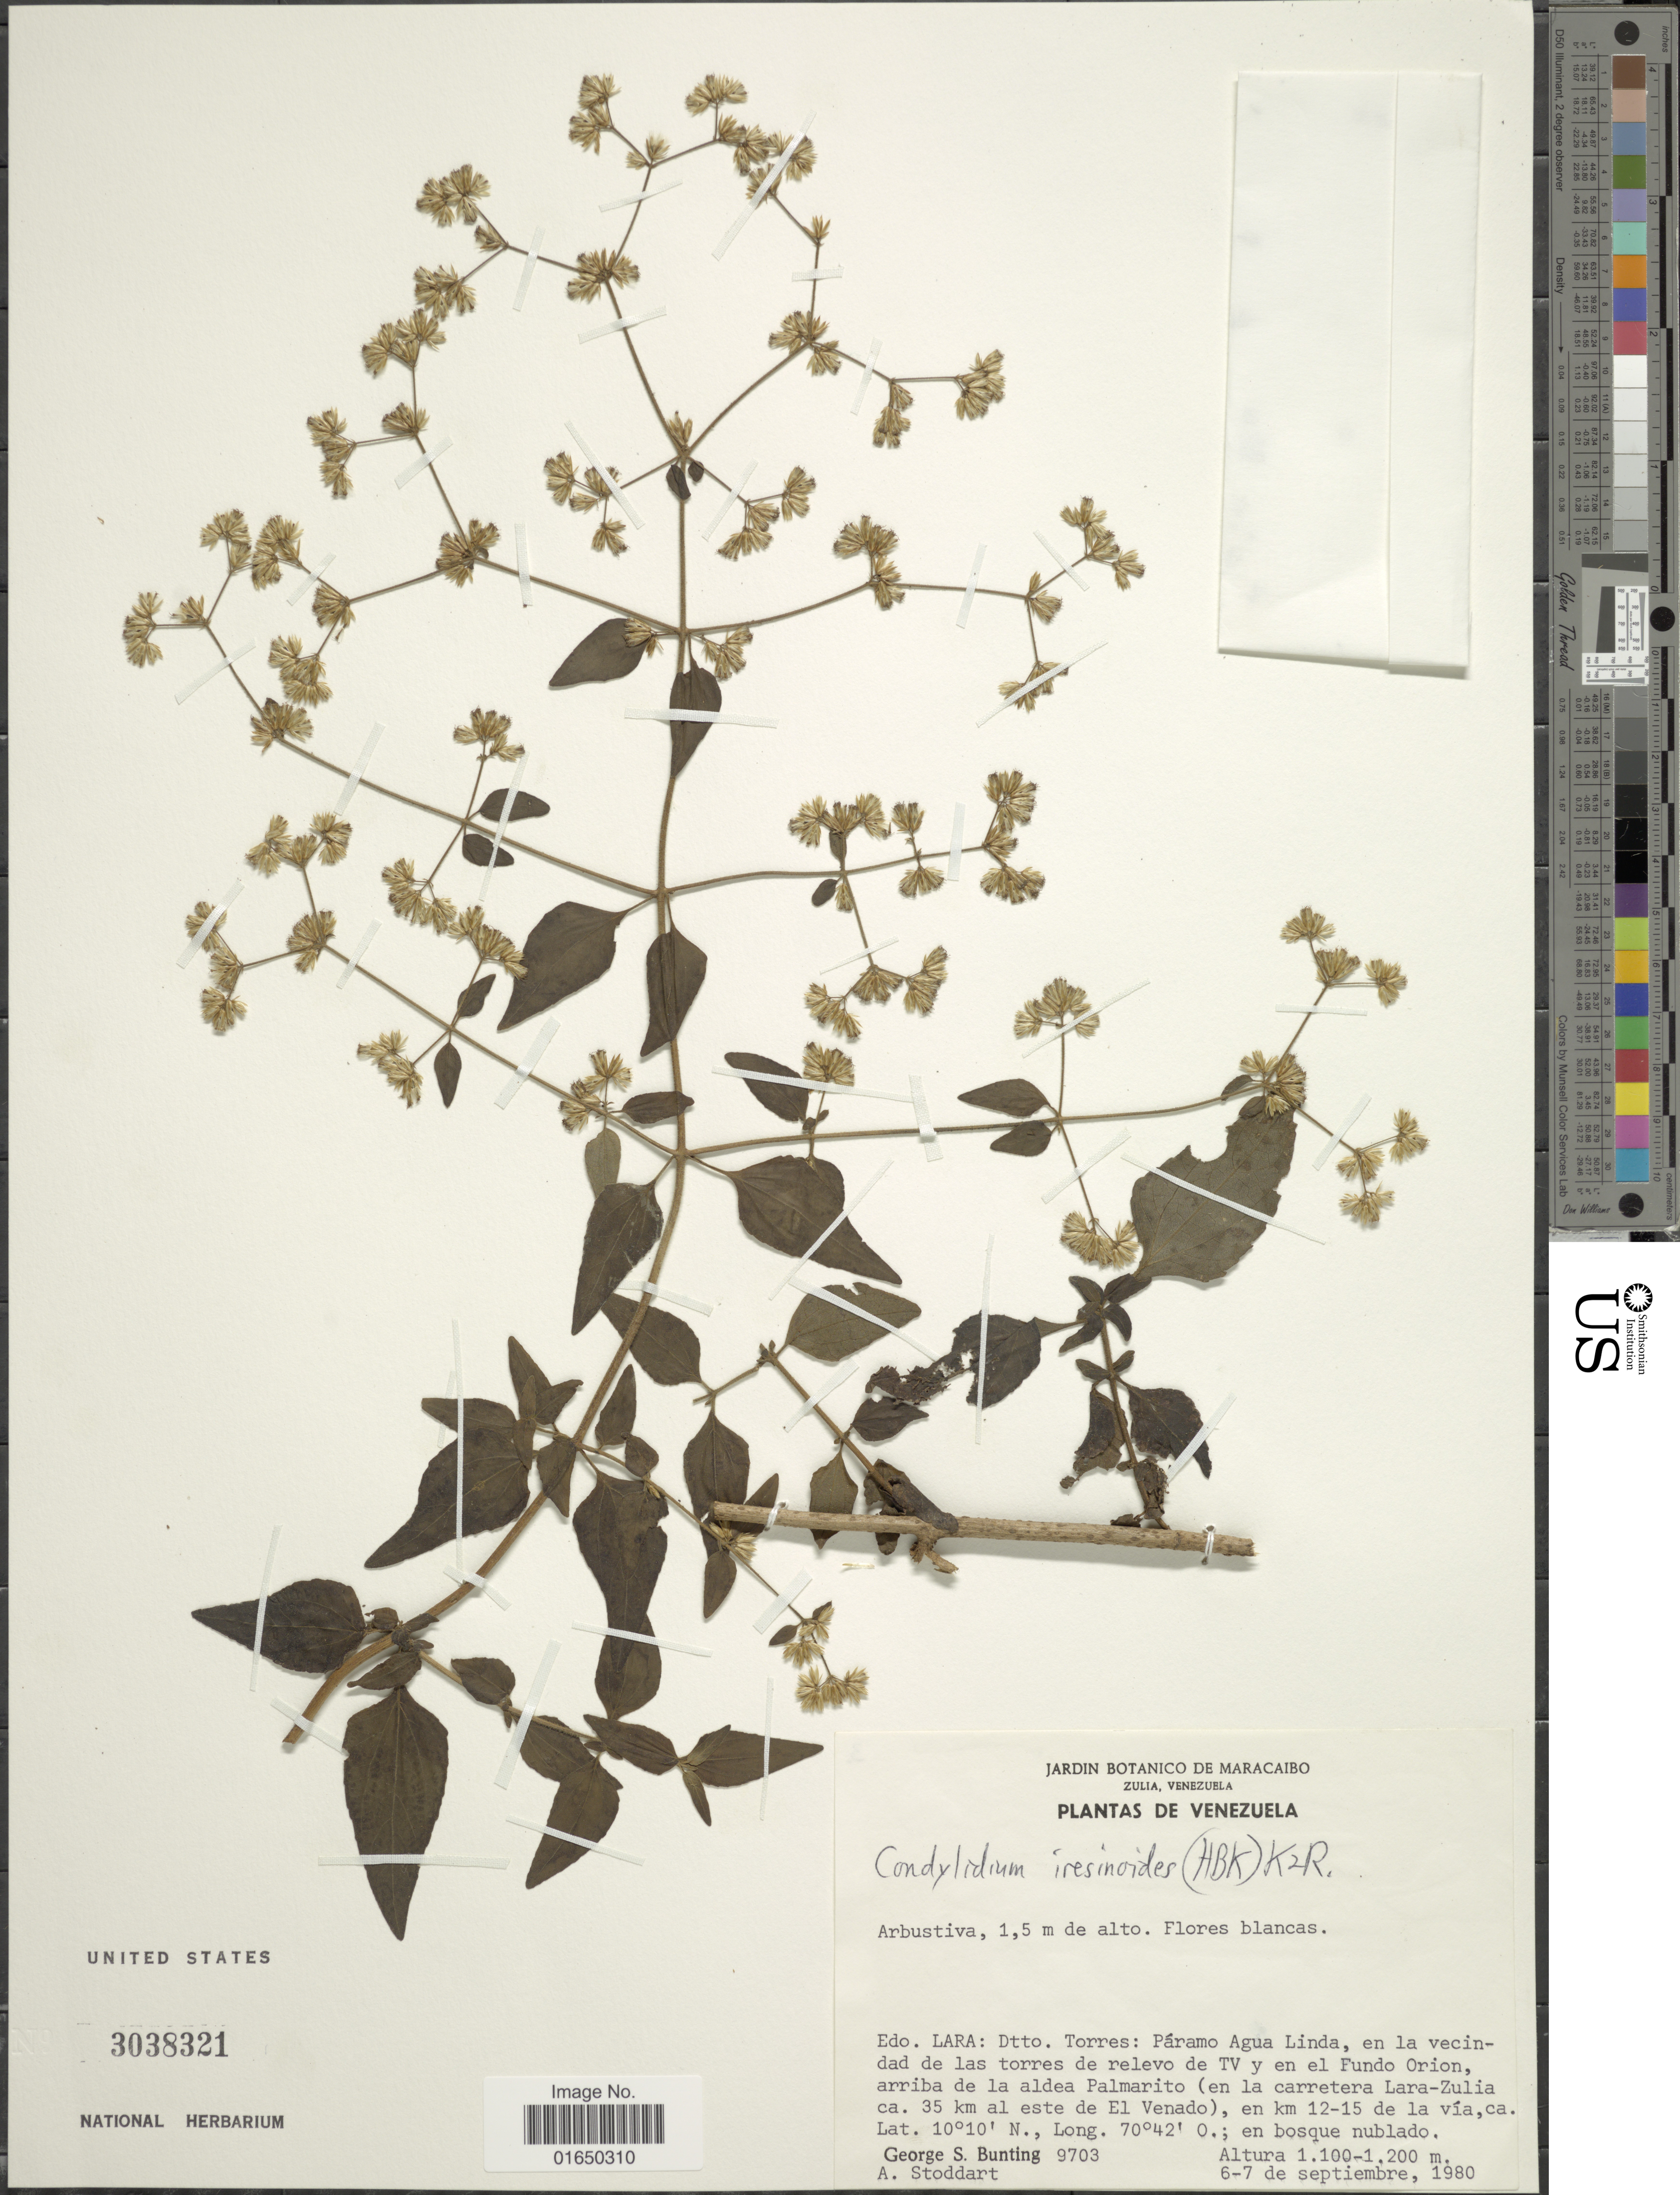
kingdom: Plantae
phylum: Tracheophyta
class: Magnoliopsida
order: Asterales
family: Asteraceae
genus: Condylidium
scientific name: Condylidium iresinoides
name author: (Kunth) R.M. King & H. Rob.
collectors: G. S. Bunting & A. Stoddart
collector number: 9703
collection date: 1980-09-06/1980-09-07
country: Venezuela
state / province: Lara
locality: Dtto. Torres: páramo Agua Linda, en la vecindad de las torres de relevo de TV y en el Fundo Orion, arriba de la aldea Palmarito (en la carretera Lara-Zulia ca. 35 km al este de El Venado), en km 12-15 de la ví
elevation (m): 1100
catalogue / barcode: US 3038321